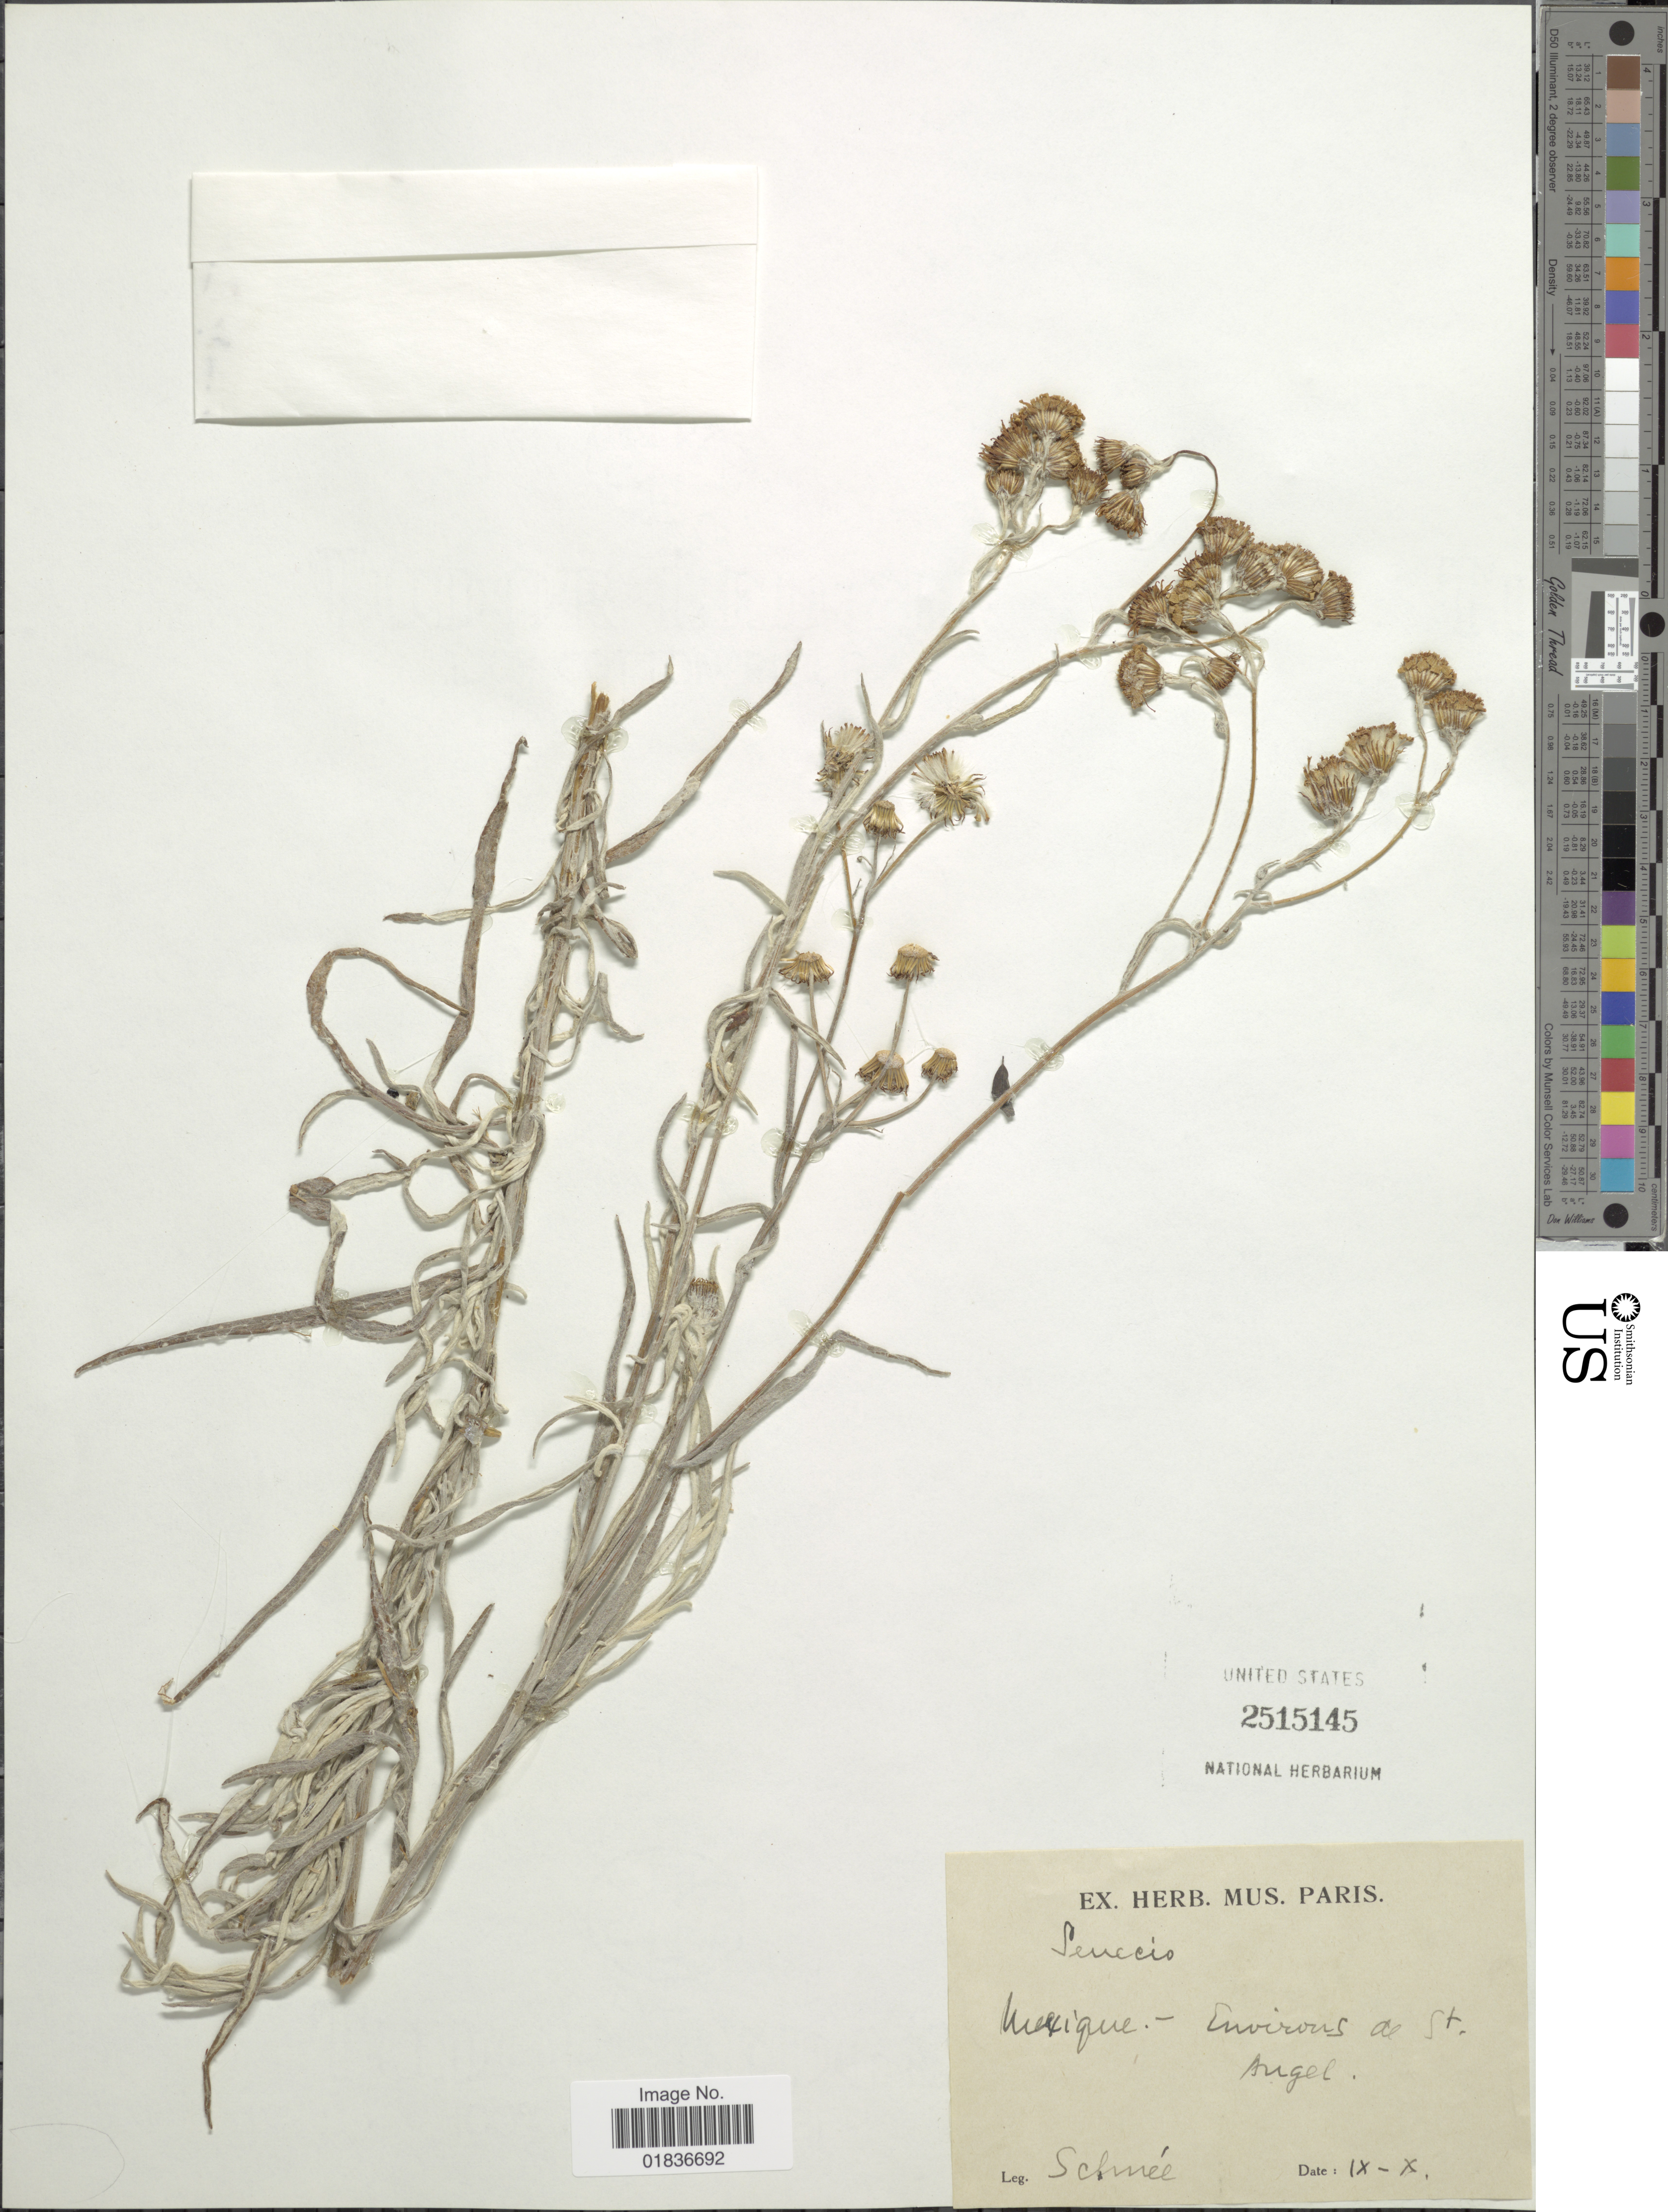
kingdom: Plantae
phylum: Tracheophyta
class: Magnoliopsida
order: Asterales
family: Asteraceae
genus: Senecio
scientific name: Senecio sp.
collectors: -- Schnée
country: Mexico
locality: Mexique-Environs a St. Bugel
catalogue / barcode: US 2515145